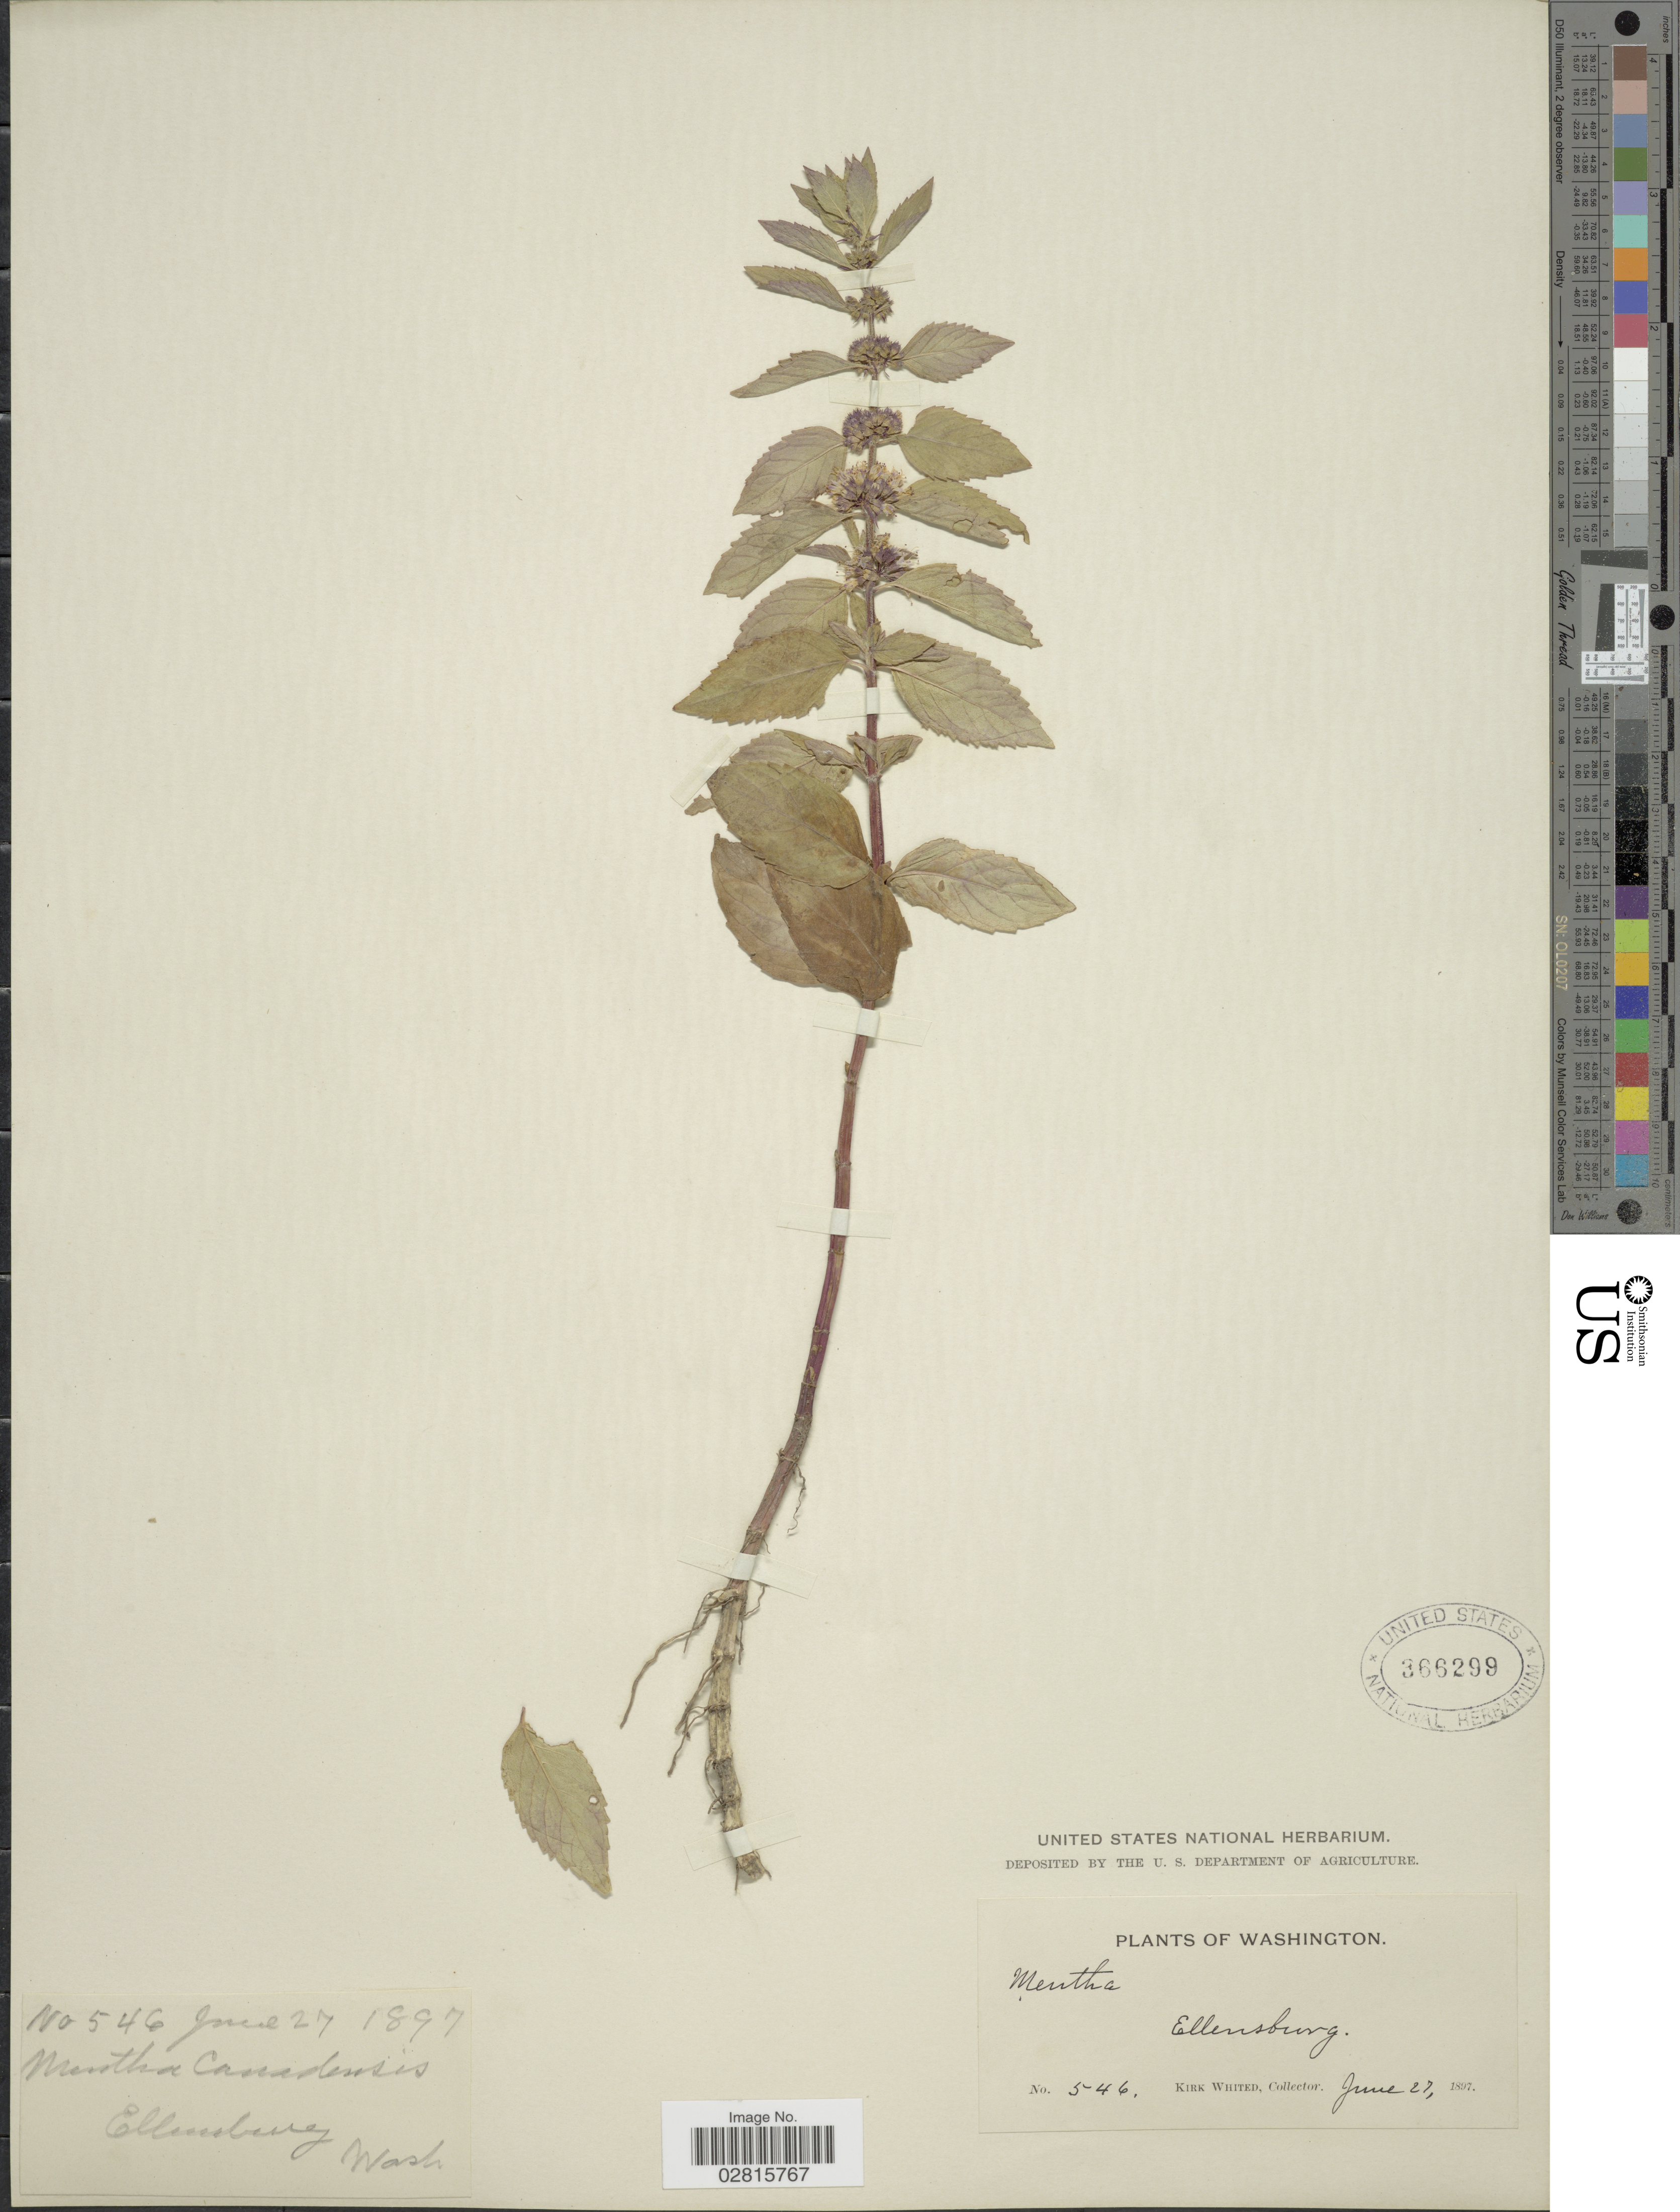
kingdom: Plantae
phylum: Tracheophyta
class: Magnoliopsida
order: Lamiales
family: Lamiaceae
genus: Mentha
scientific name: Mentha rubella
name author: Rydb.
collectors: K. Whited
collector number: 546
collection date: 1897-06-27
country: United States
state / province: Washington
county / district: Kittitas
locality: Ellensburg, Wash.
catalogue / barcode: US 366299